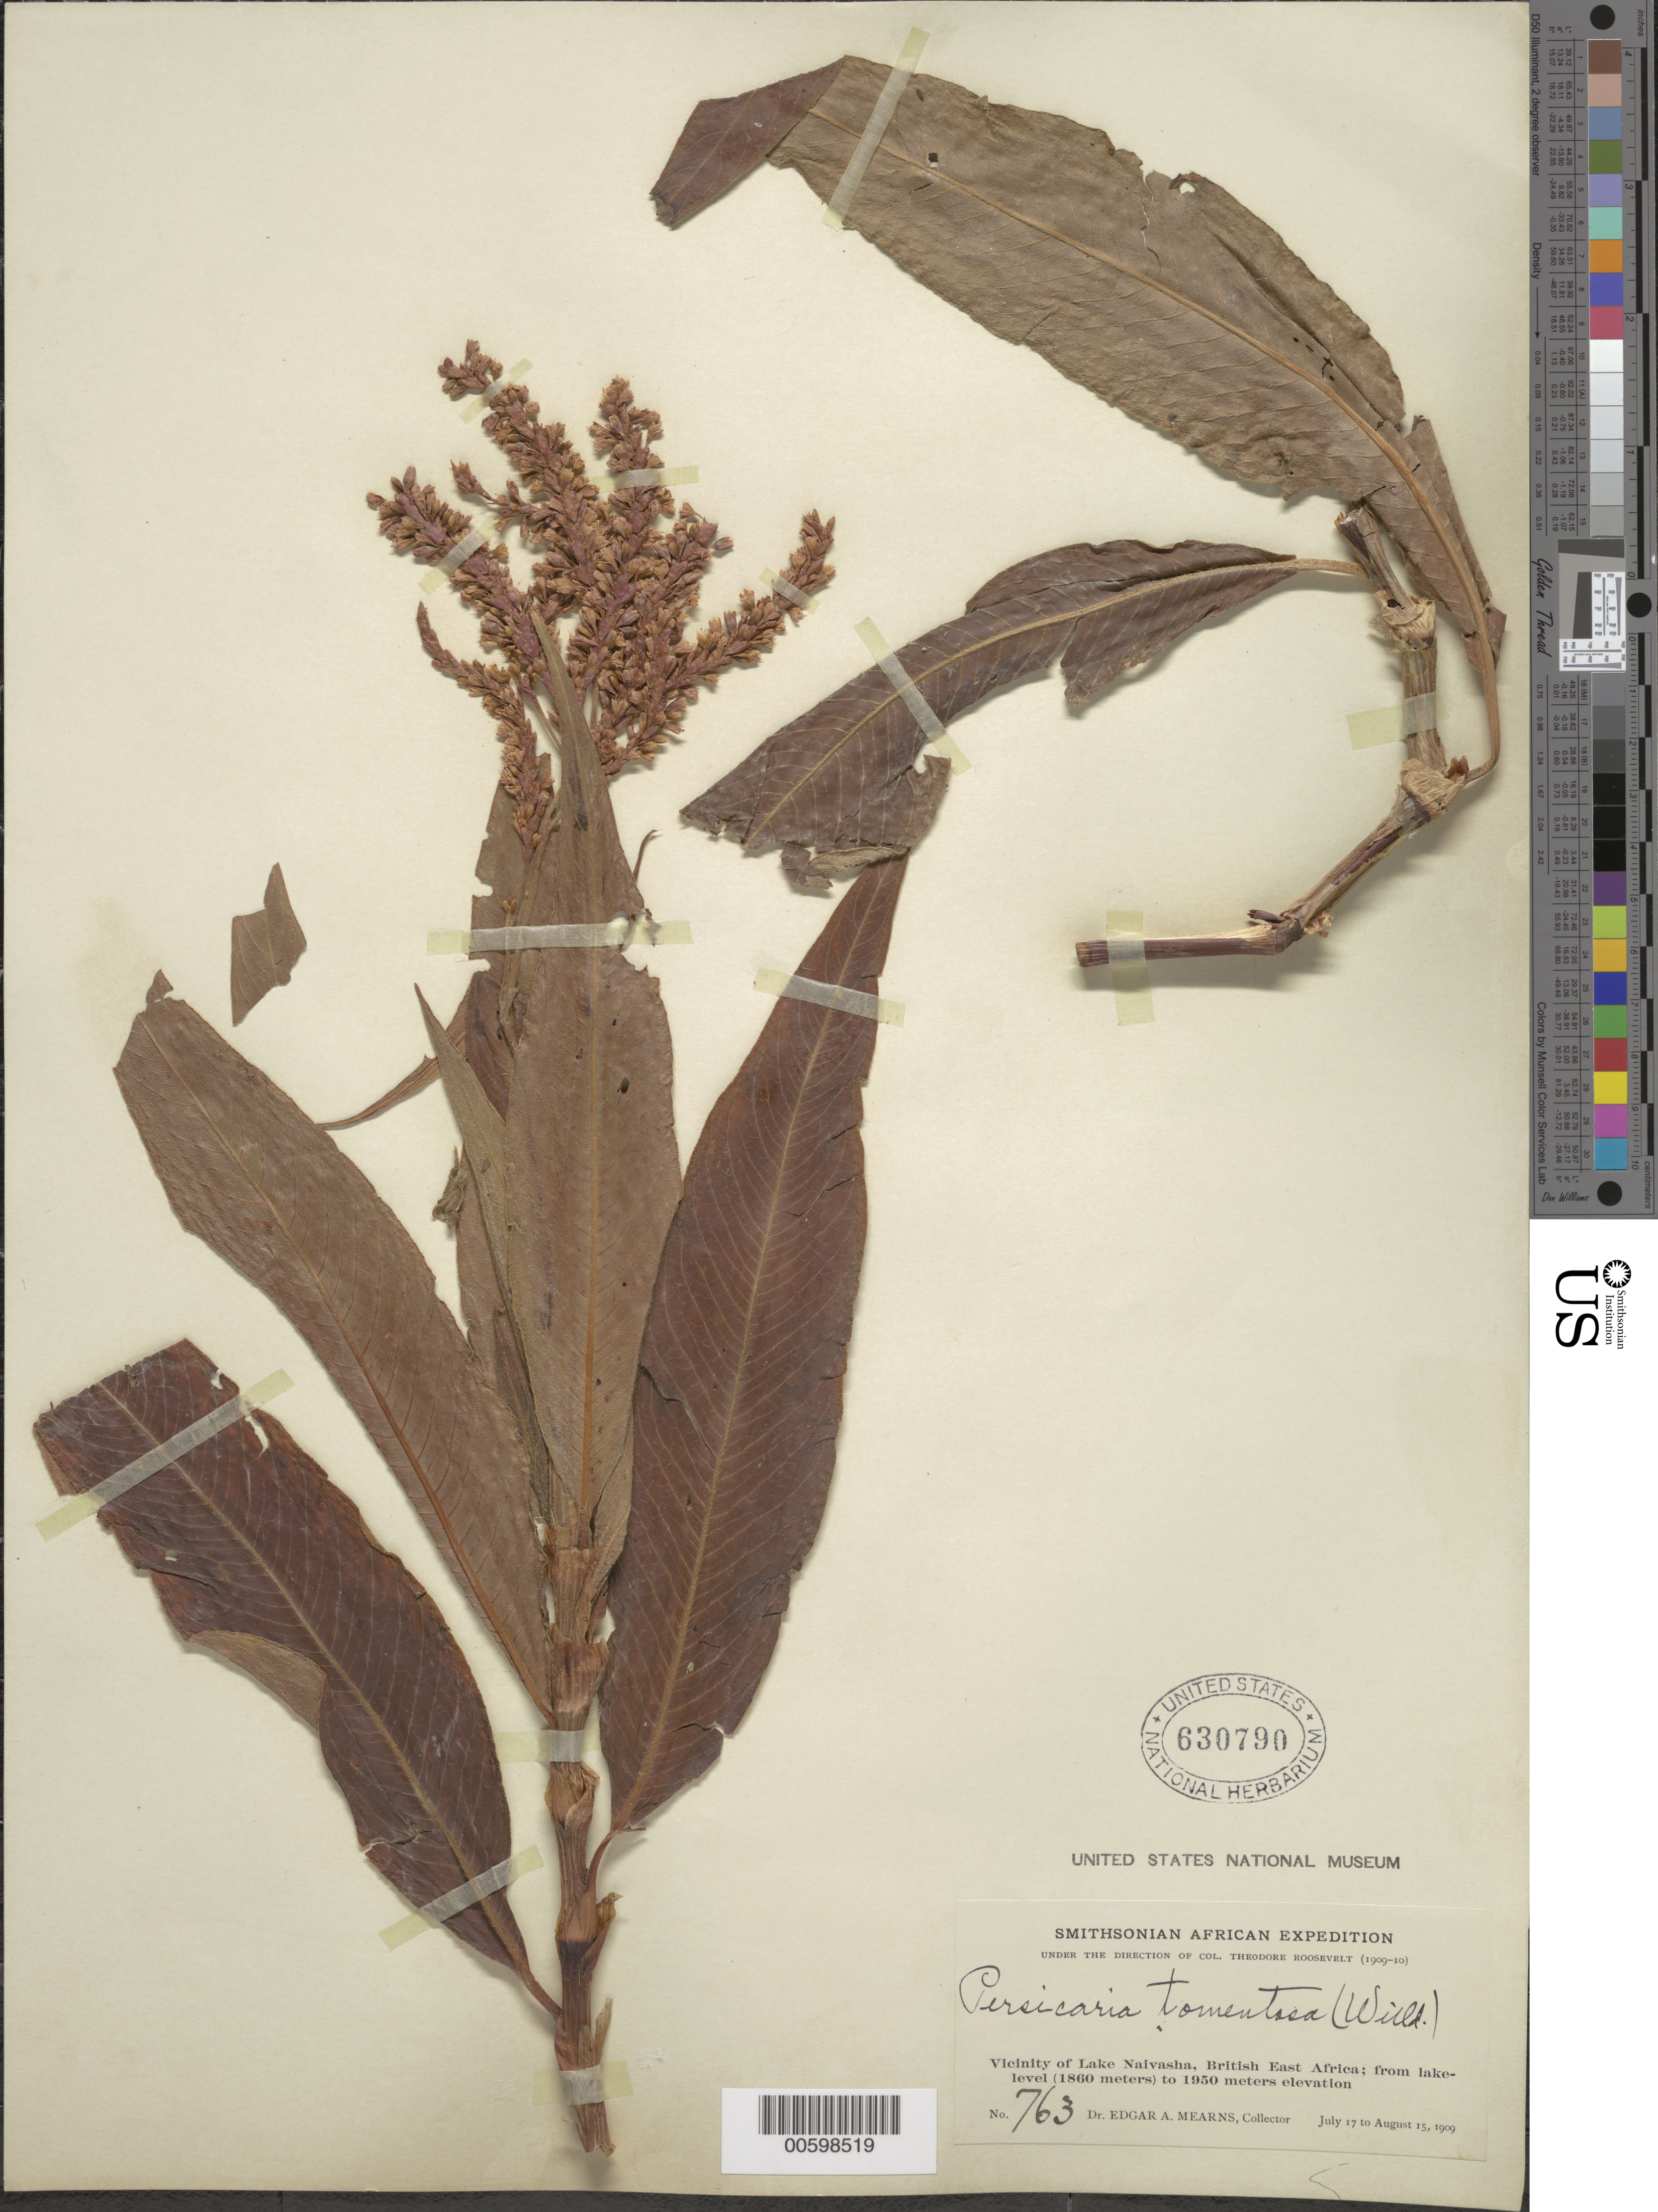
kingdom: Plantae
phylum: Tracheophyta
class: Magnoliopsida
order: Caryophyllales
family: Polygonaceae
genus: Persicaria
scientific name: Persicaria tomentosa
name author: Willd.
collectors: E. A. Mearns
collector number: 763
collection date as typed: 17 Jul 1909 to 15 Aug 1909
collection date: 1909-07-17/1909-08-15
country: Kenya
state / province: Nakuru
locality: Vicinity of Lake Naivasha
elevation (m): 1860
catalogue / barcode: US 630790